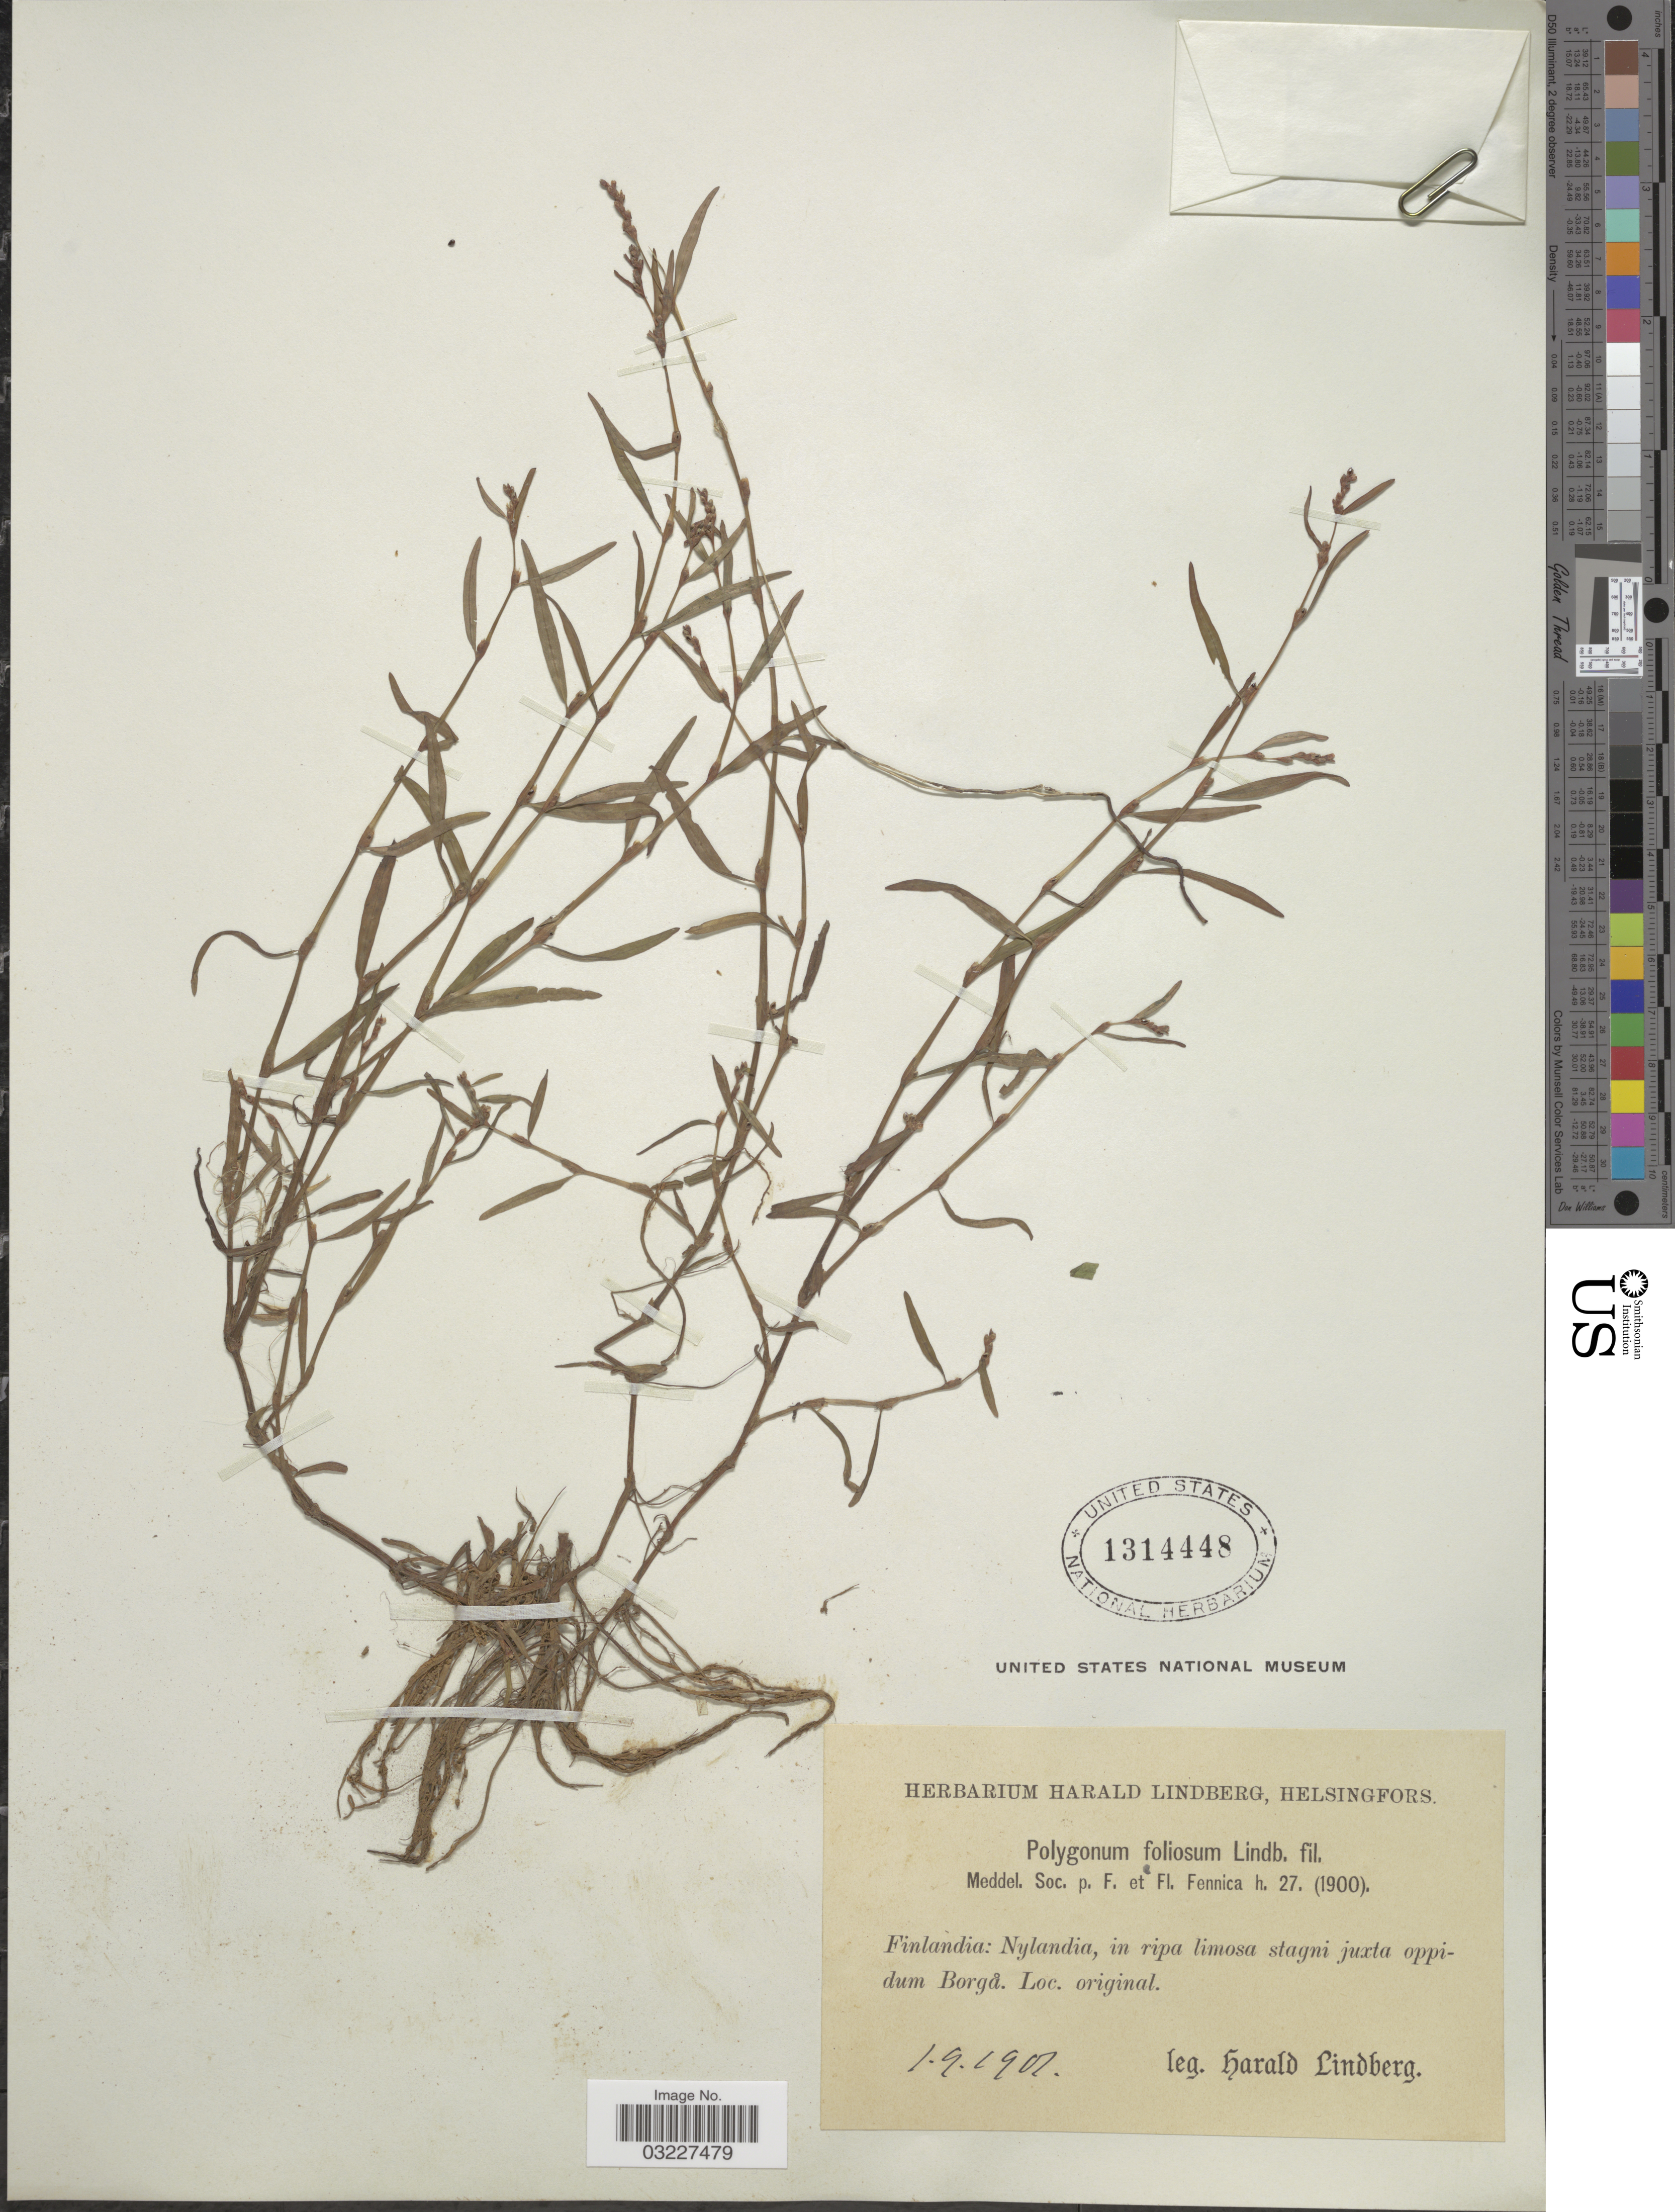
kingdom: Plantae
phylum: Tracheophyta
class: Magnoliopsida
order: Caryophyllales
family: Polygonaceae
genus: Polygonum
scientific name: Polygonum foliosum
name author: H. Lindb.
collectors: H. Lindberg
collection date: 1907-09-01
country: Finland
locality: Finlandia: Nylandia, in ripa limosa stagni juxta oppidum Borgå.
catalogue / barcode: US 1314448